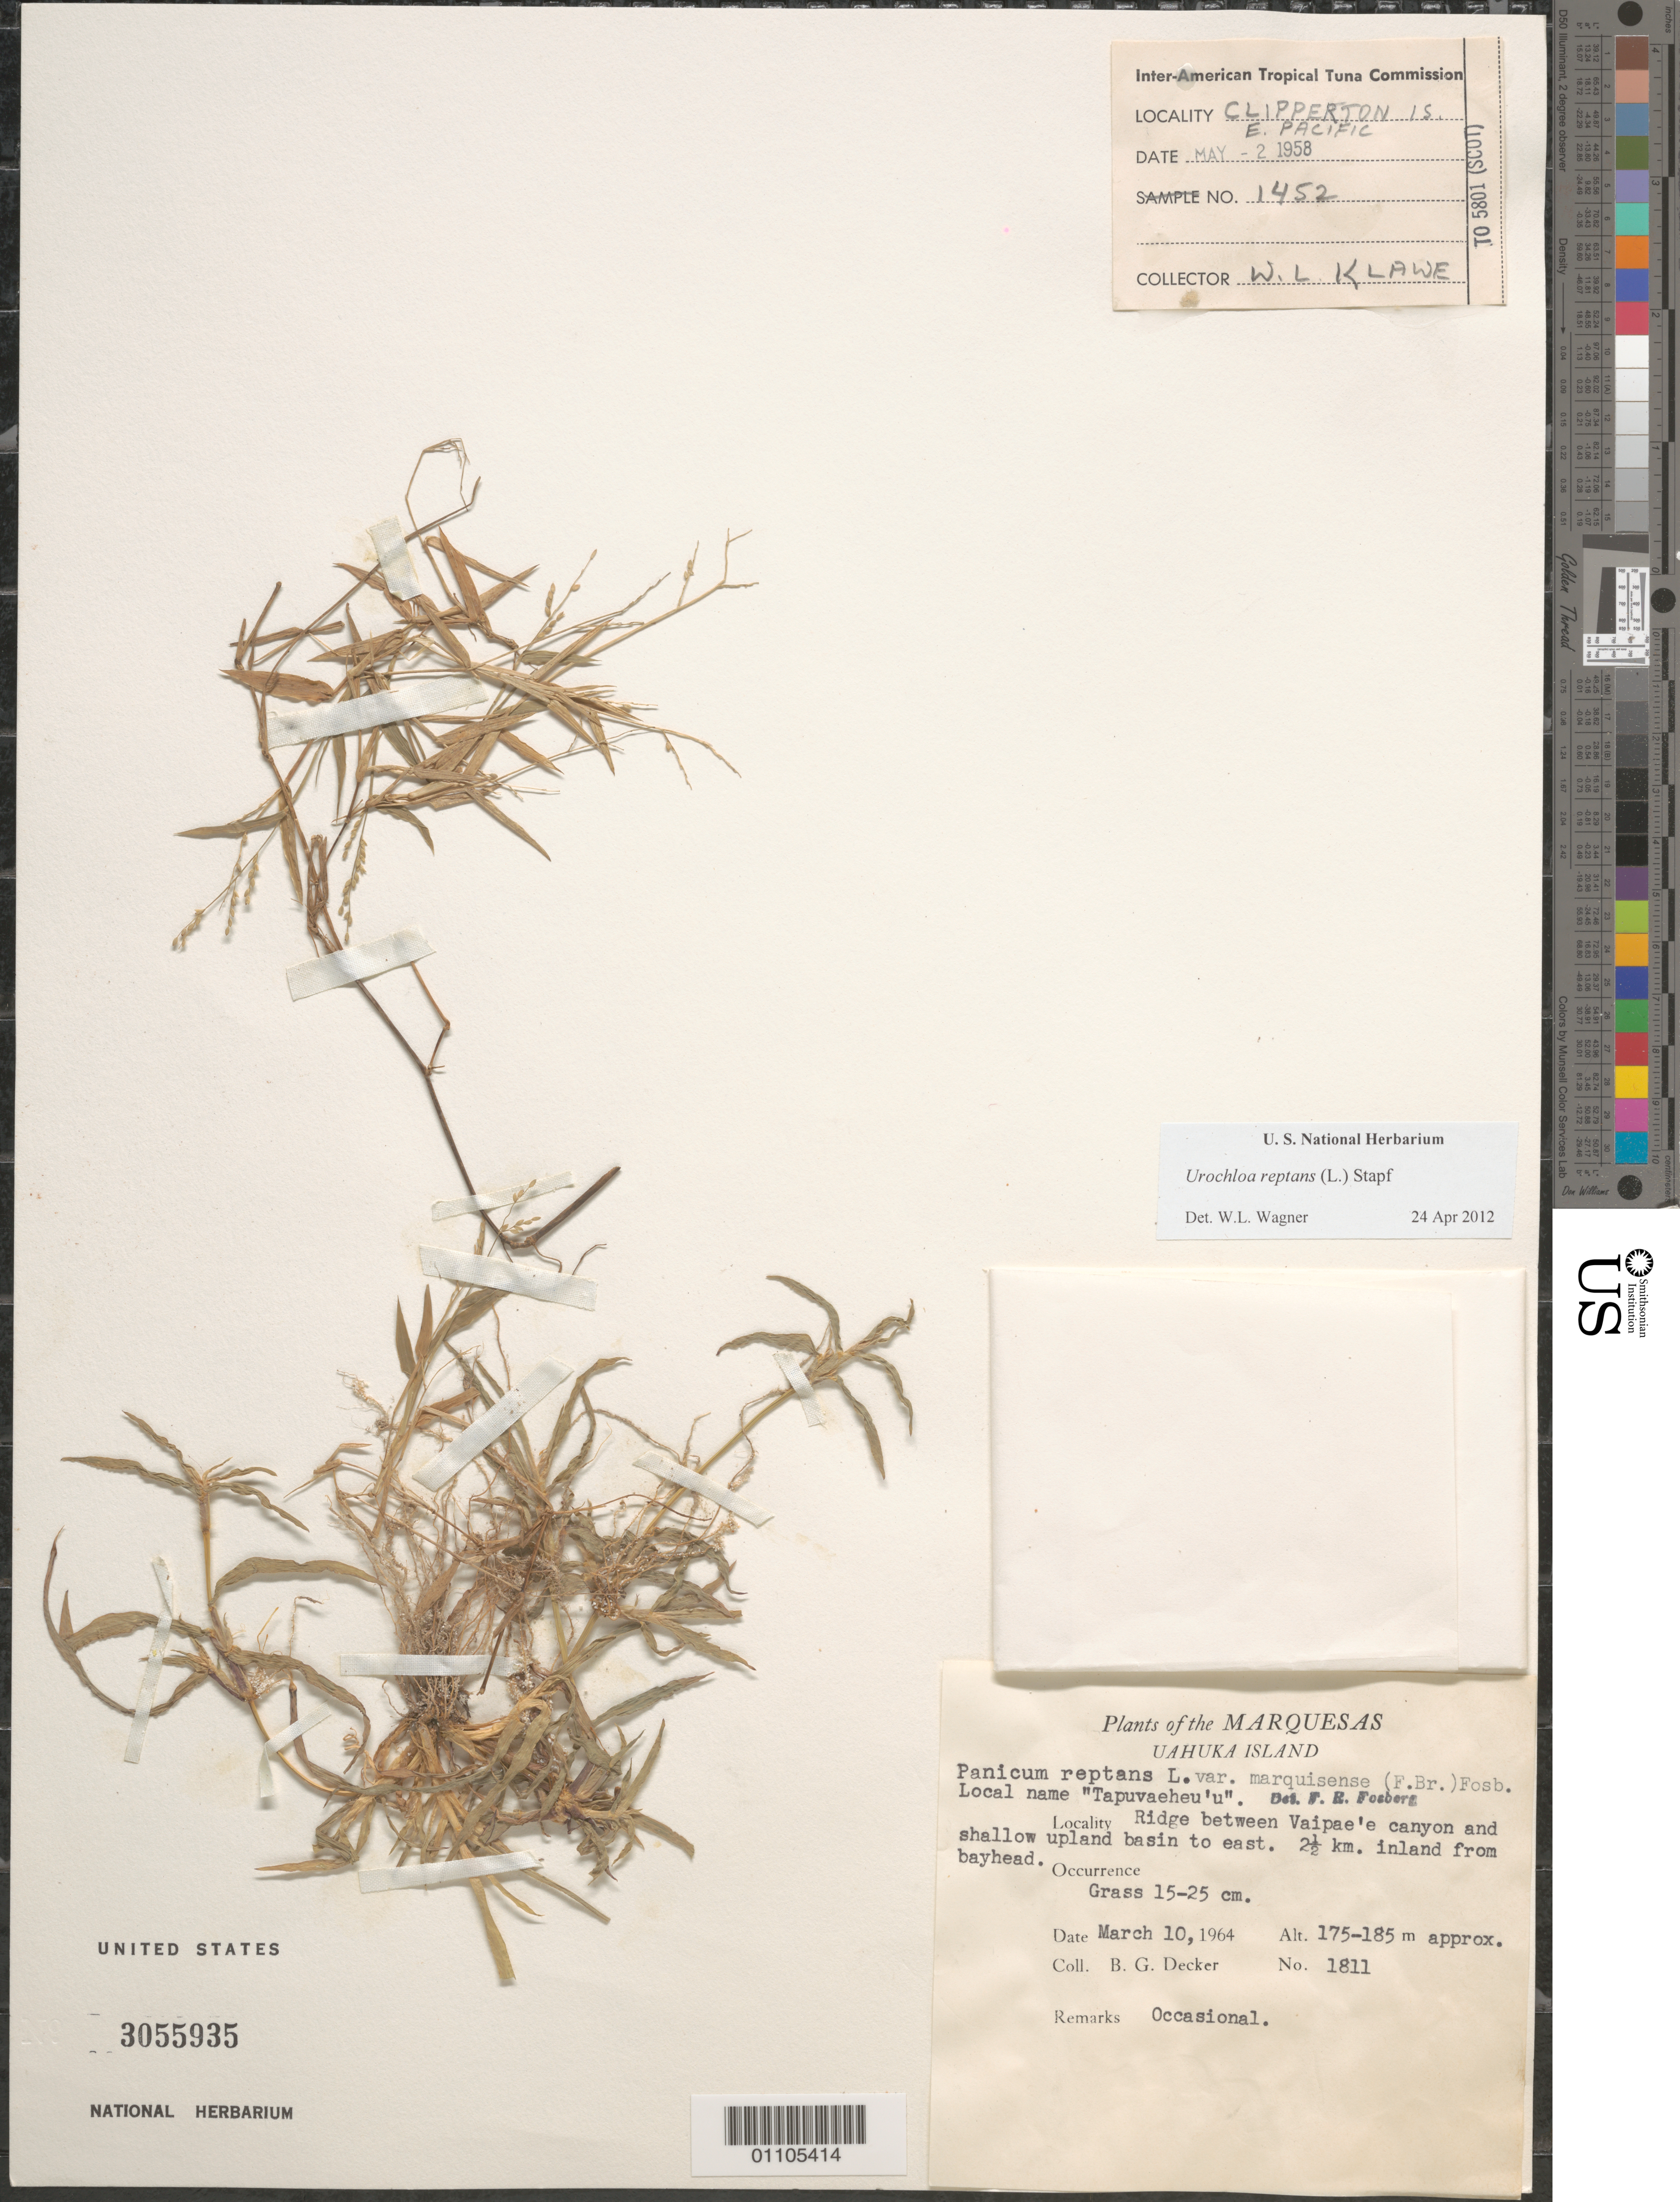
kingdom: Plantae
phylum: Tracheophyta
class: Liliopsida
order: Poales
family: Poaceae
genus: Urochloa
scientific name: Urochloa reptans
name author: (L.) Stapf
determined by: Wagner, W. L., (BOT), Smithsonian Institution - National Museum of Natural History (UNITED STATES)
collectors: B. G. Decker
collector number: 1811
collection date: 1964-03-10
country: French Polynesia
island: Ua Huka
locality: ridge between Vaipae'e canyon and shallow upland basin to E, 2.5 km inland from bayhead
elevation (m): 175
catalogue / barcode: US 3055935